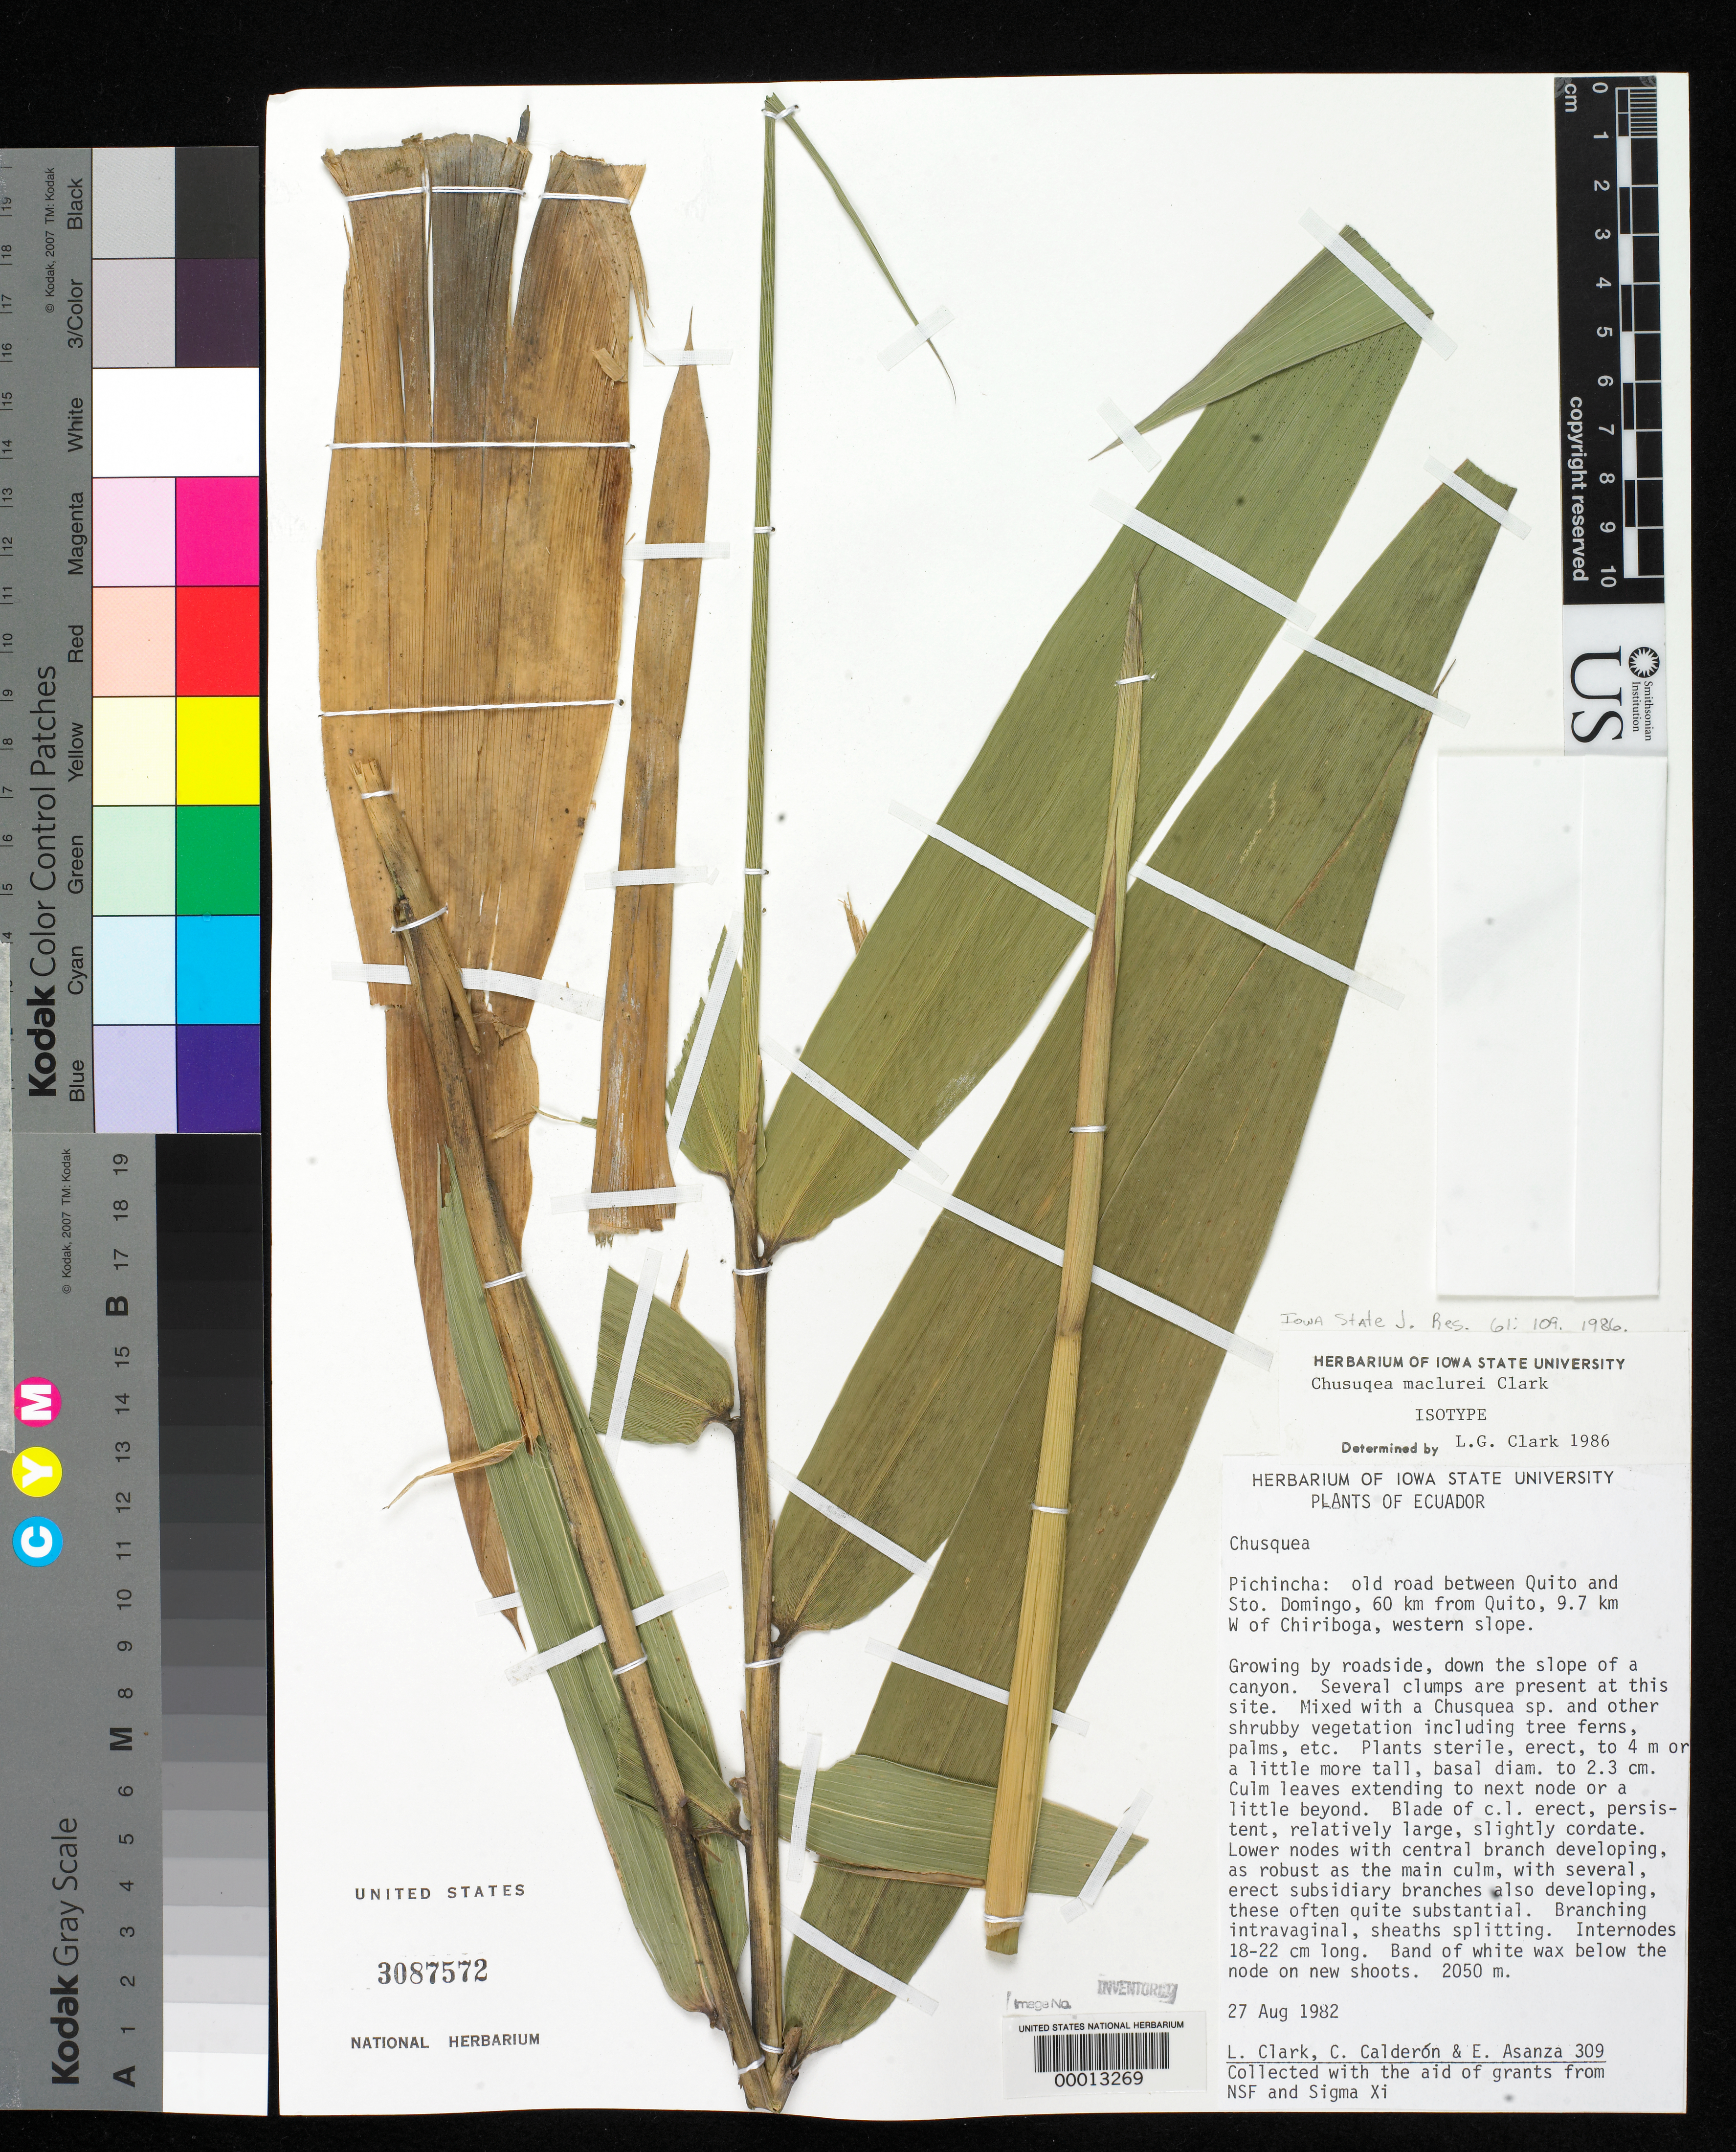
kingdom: Plantae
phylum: Tracheophyta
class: Liliopsida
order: Poales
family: Poaceae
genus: Chusquea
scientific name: Chusquea maclurei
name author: L.G. Clark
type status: Isotype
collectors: L. G. Clark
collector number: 309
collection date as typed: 27 Aug 1982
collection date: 1982-08-27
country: Ecuador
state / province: Pichincha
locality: Old road. between Quito and Sto. Domingo, 60 km from Quito, 9.7 km W ofChiriboga.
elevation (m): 2050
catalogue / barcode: US 3087572